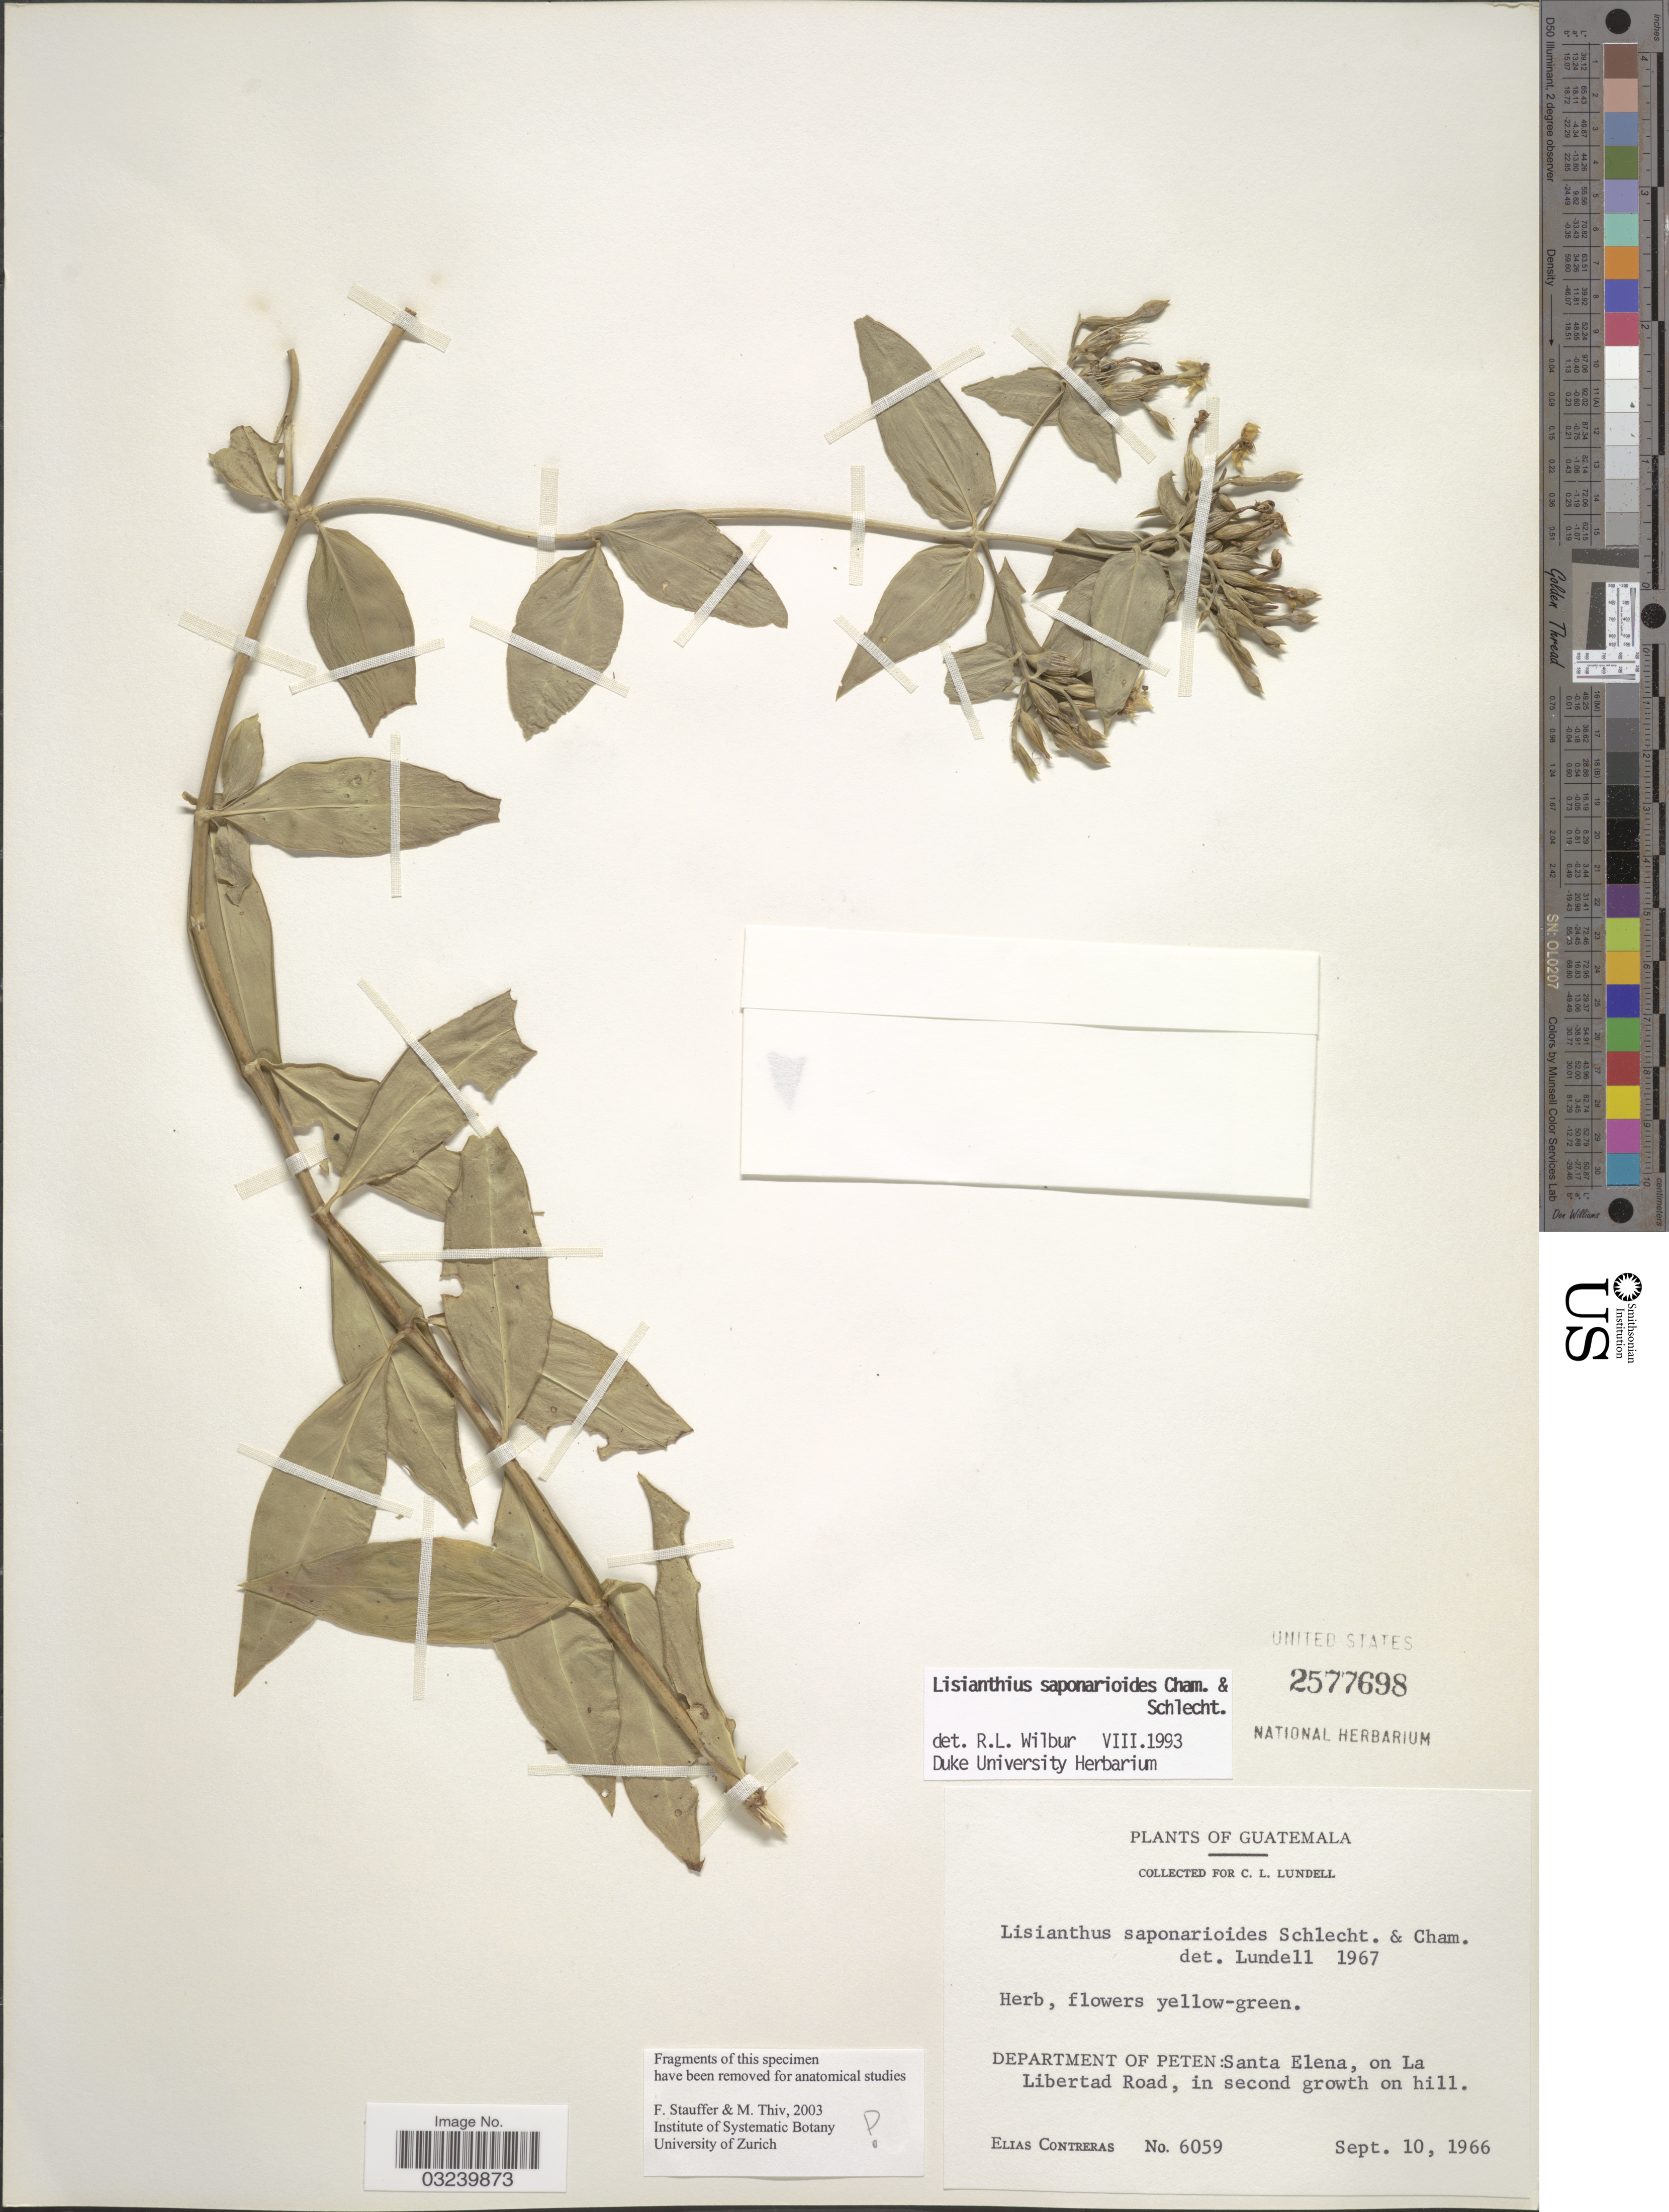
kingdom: Plantae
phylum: Tracheophyta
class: Magnoliopsida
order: Gentianales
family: Gentianaceae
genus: Lisianthius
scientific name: Lisianthius saponarioides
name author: Schltdl. & Cham.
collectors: E. Contreras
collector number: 6059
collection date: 1966-09-10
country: Guatemala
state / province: El Petén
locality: Department of Peten: Santa Elena, on La Libertad Road, in second growth on hill.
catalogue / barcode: US 2577698